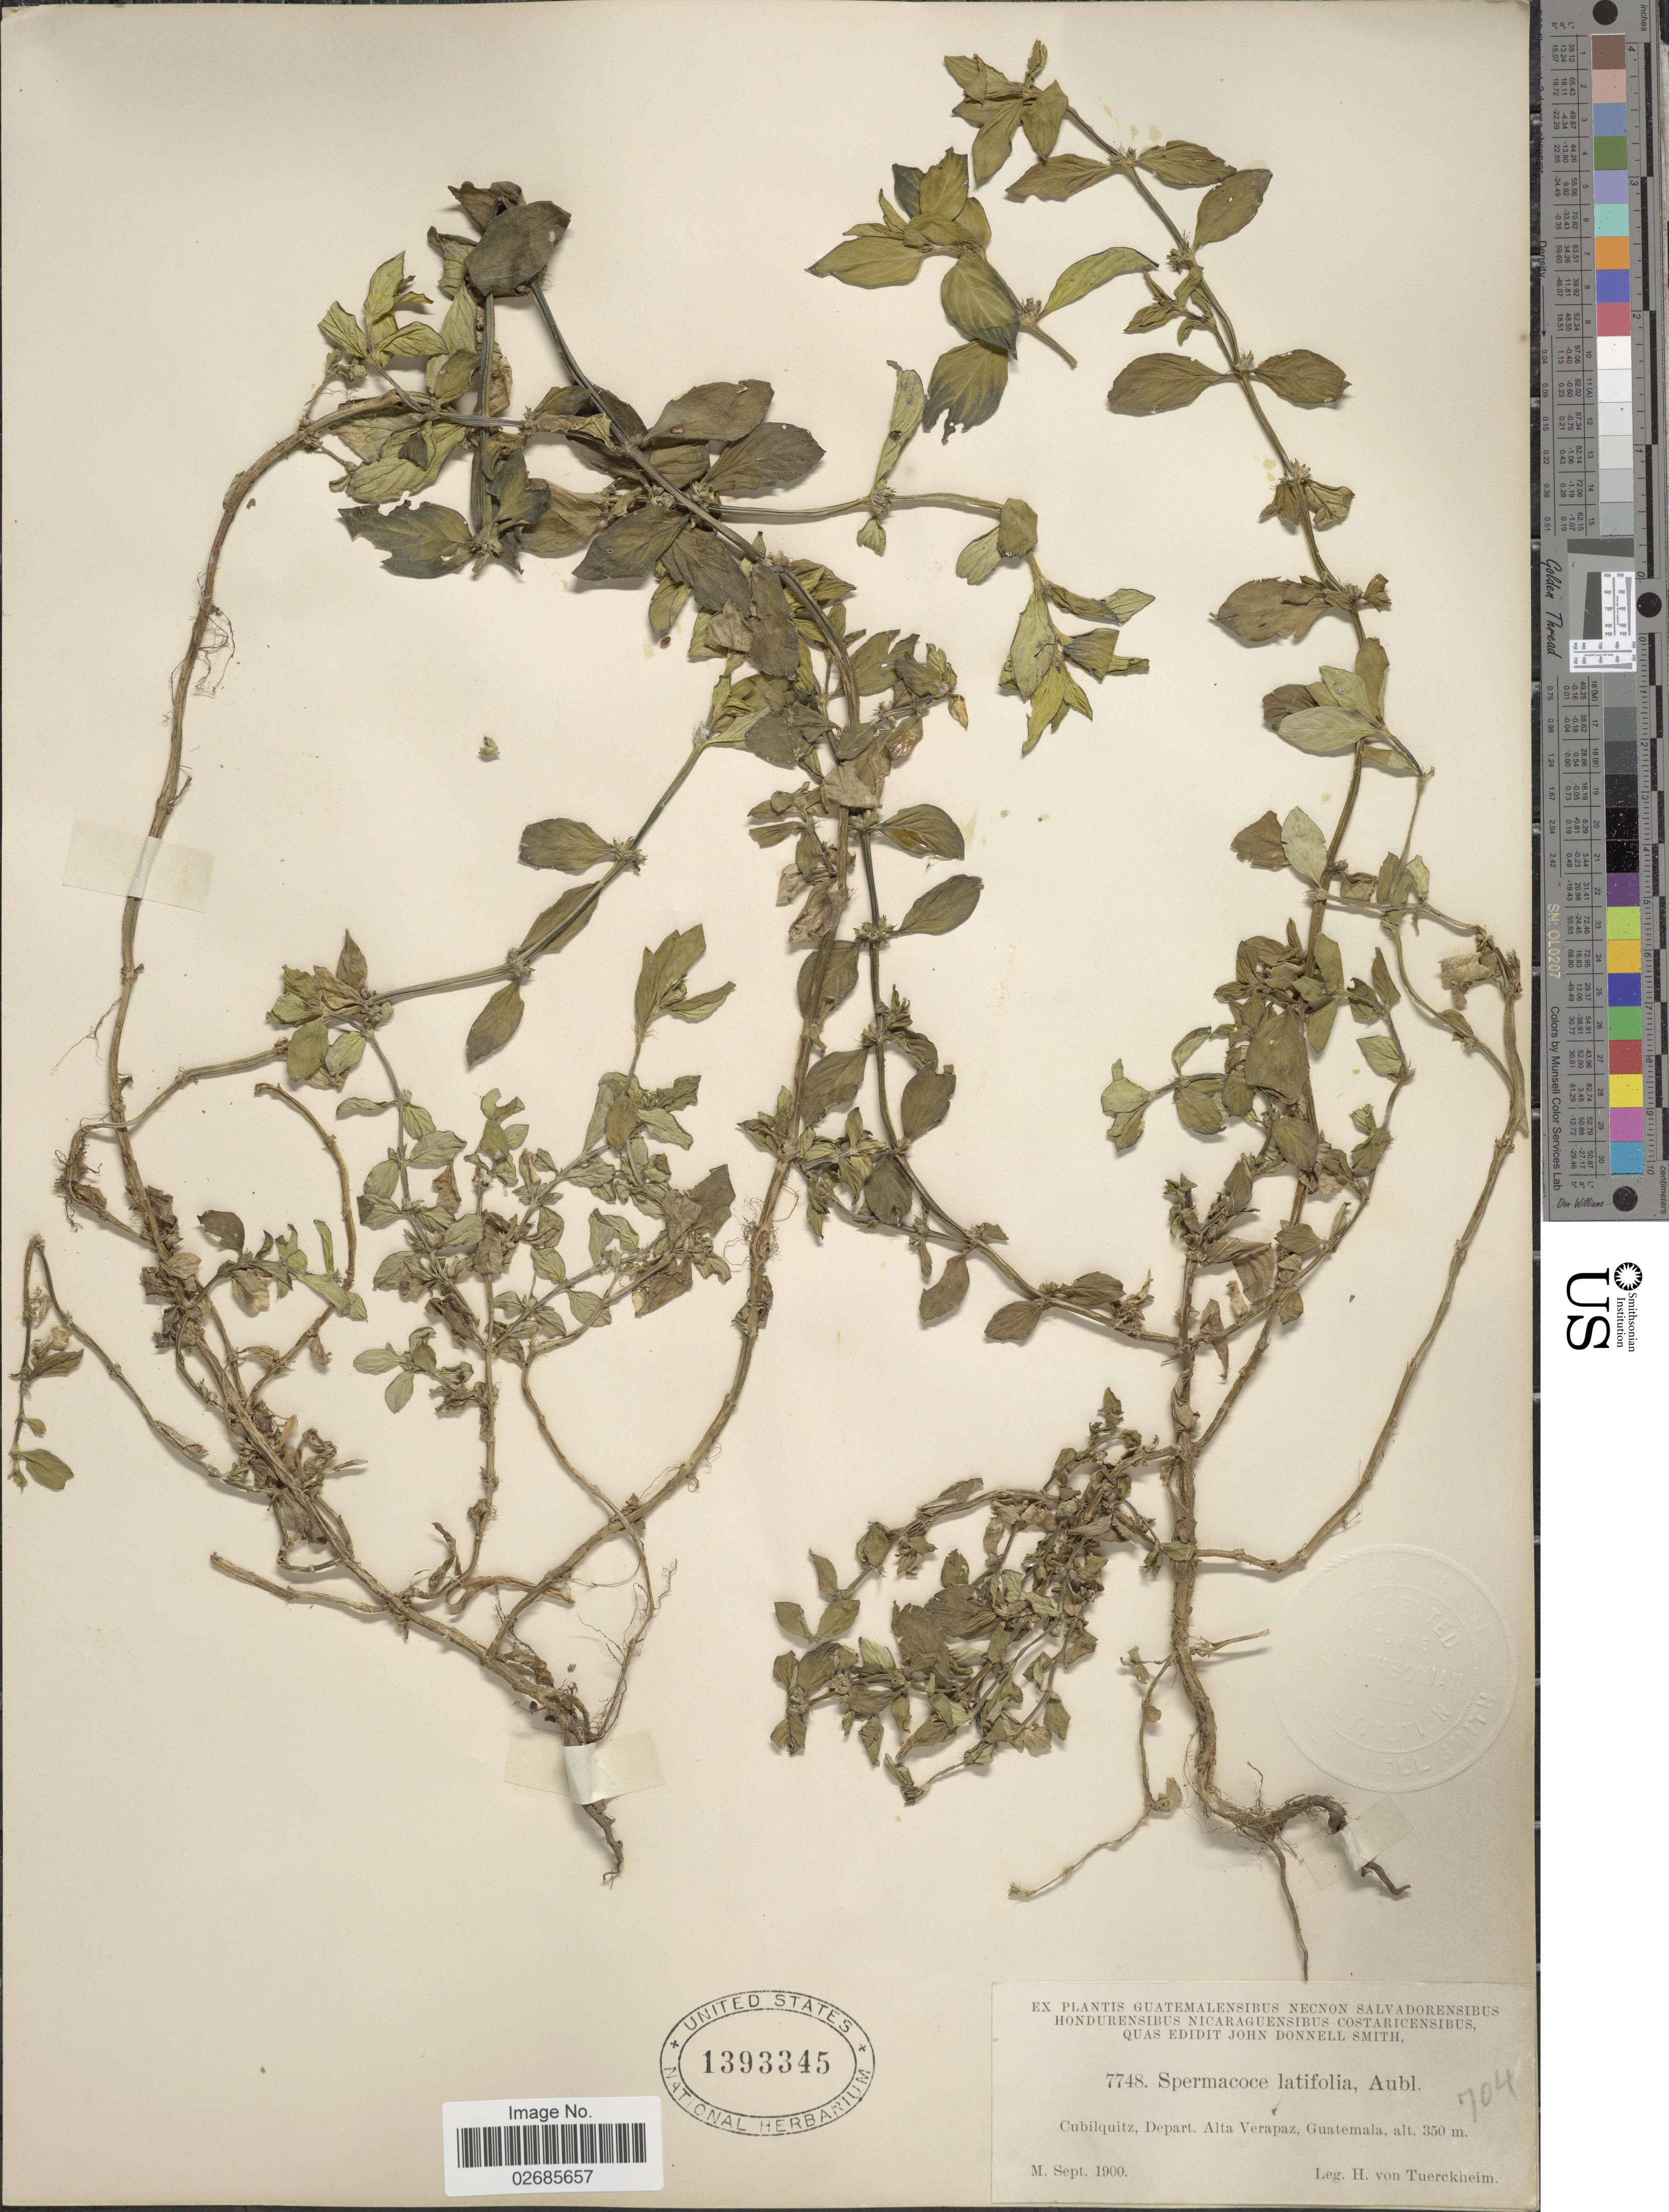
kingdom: Plantae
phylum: Tracheophyta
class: Magnoliopsida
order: Gentianales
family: Rubiaceae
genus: Borreria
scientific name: Borreria latifolia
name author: (Aubl.) K. Schum.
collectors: H. von Türckheim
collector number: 7748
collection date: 1900-09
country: Guatemala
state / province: Alta Verapaz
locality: Cubilquitz, Depart. Alta Verapaz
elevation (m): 350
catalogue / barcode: US 1393345